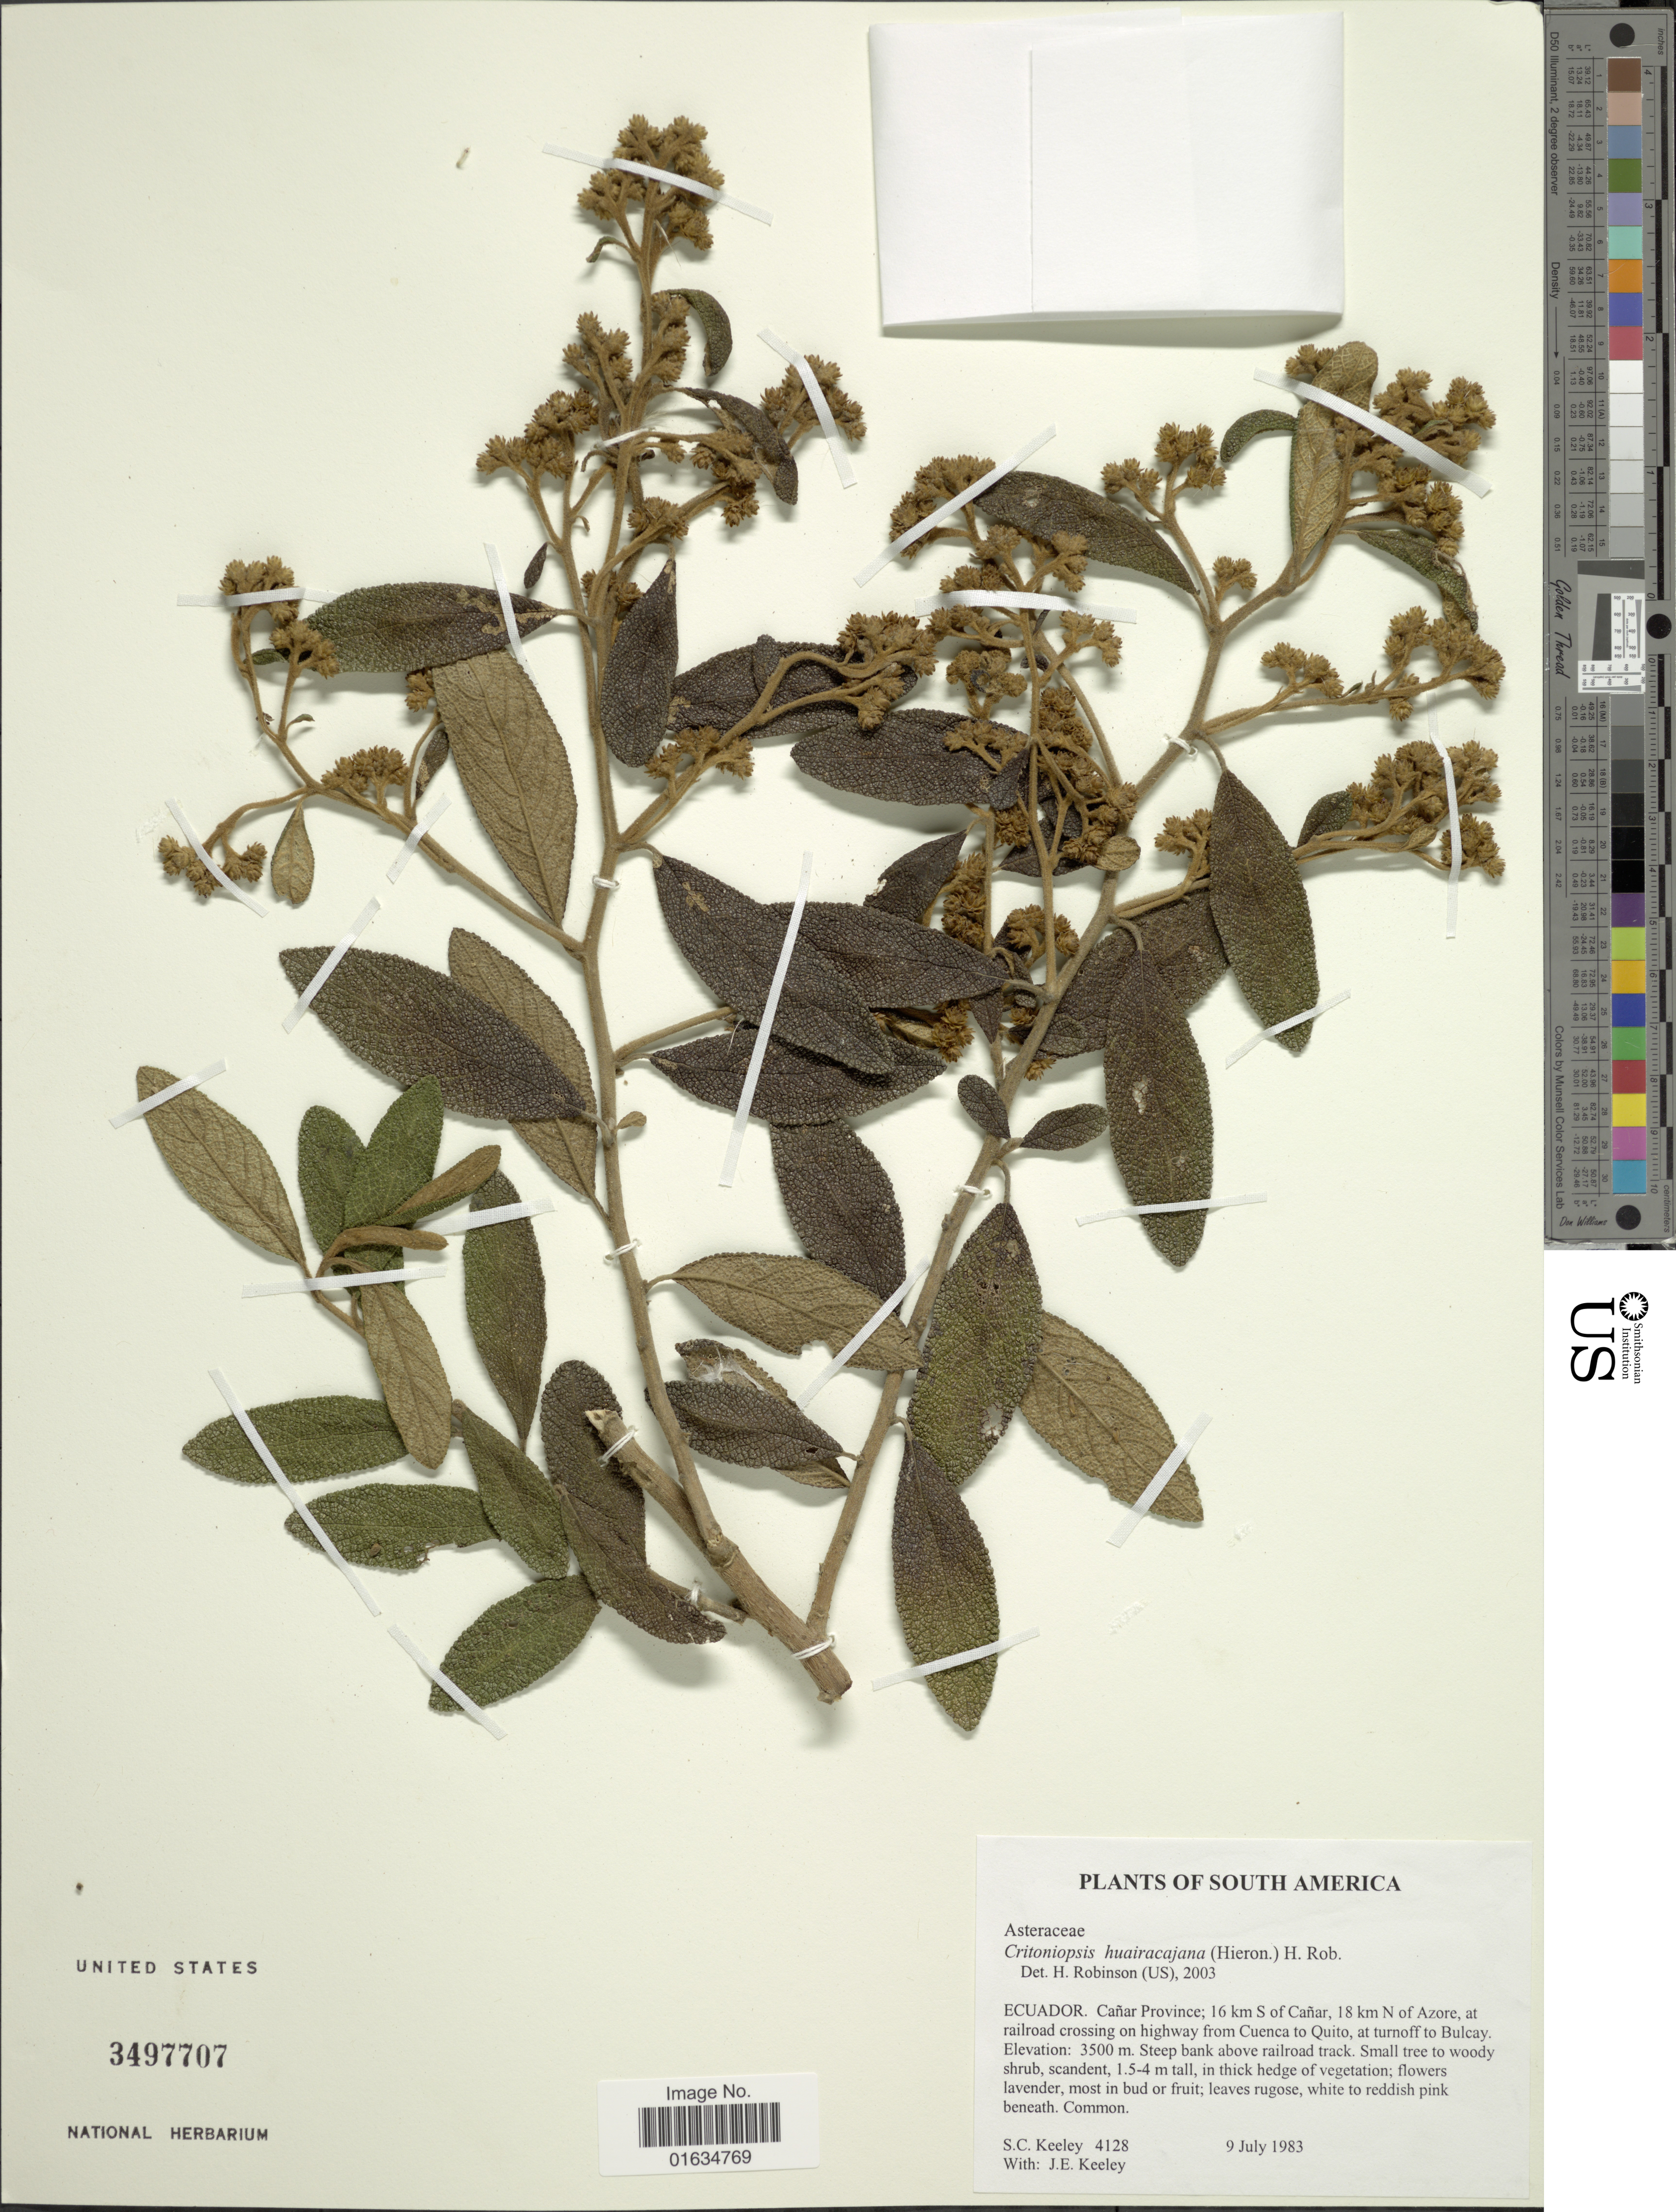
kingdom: Plantae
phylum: Tracheophyta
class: Magnoliopsida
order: Asterales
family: Asteraceae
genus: Critoniopsis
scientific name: Critoniopsis huairacajana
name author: (Hieron.) H. Rob.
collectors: S. C. Keeley & J. E. Keeley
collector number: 4128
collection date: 1983-07-09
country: Ecuador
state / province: Cañar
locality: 16 km S of Cañar, 18 km N of Azore, at railroad crossing on highway from Cuenca to Quito, at turnoff to Bulcay, steep bank above railroad track.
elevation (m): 3500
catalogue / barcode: US 3497707